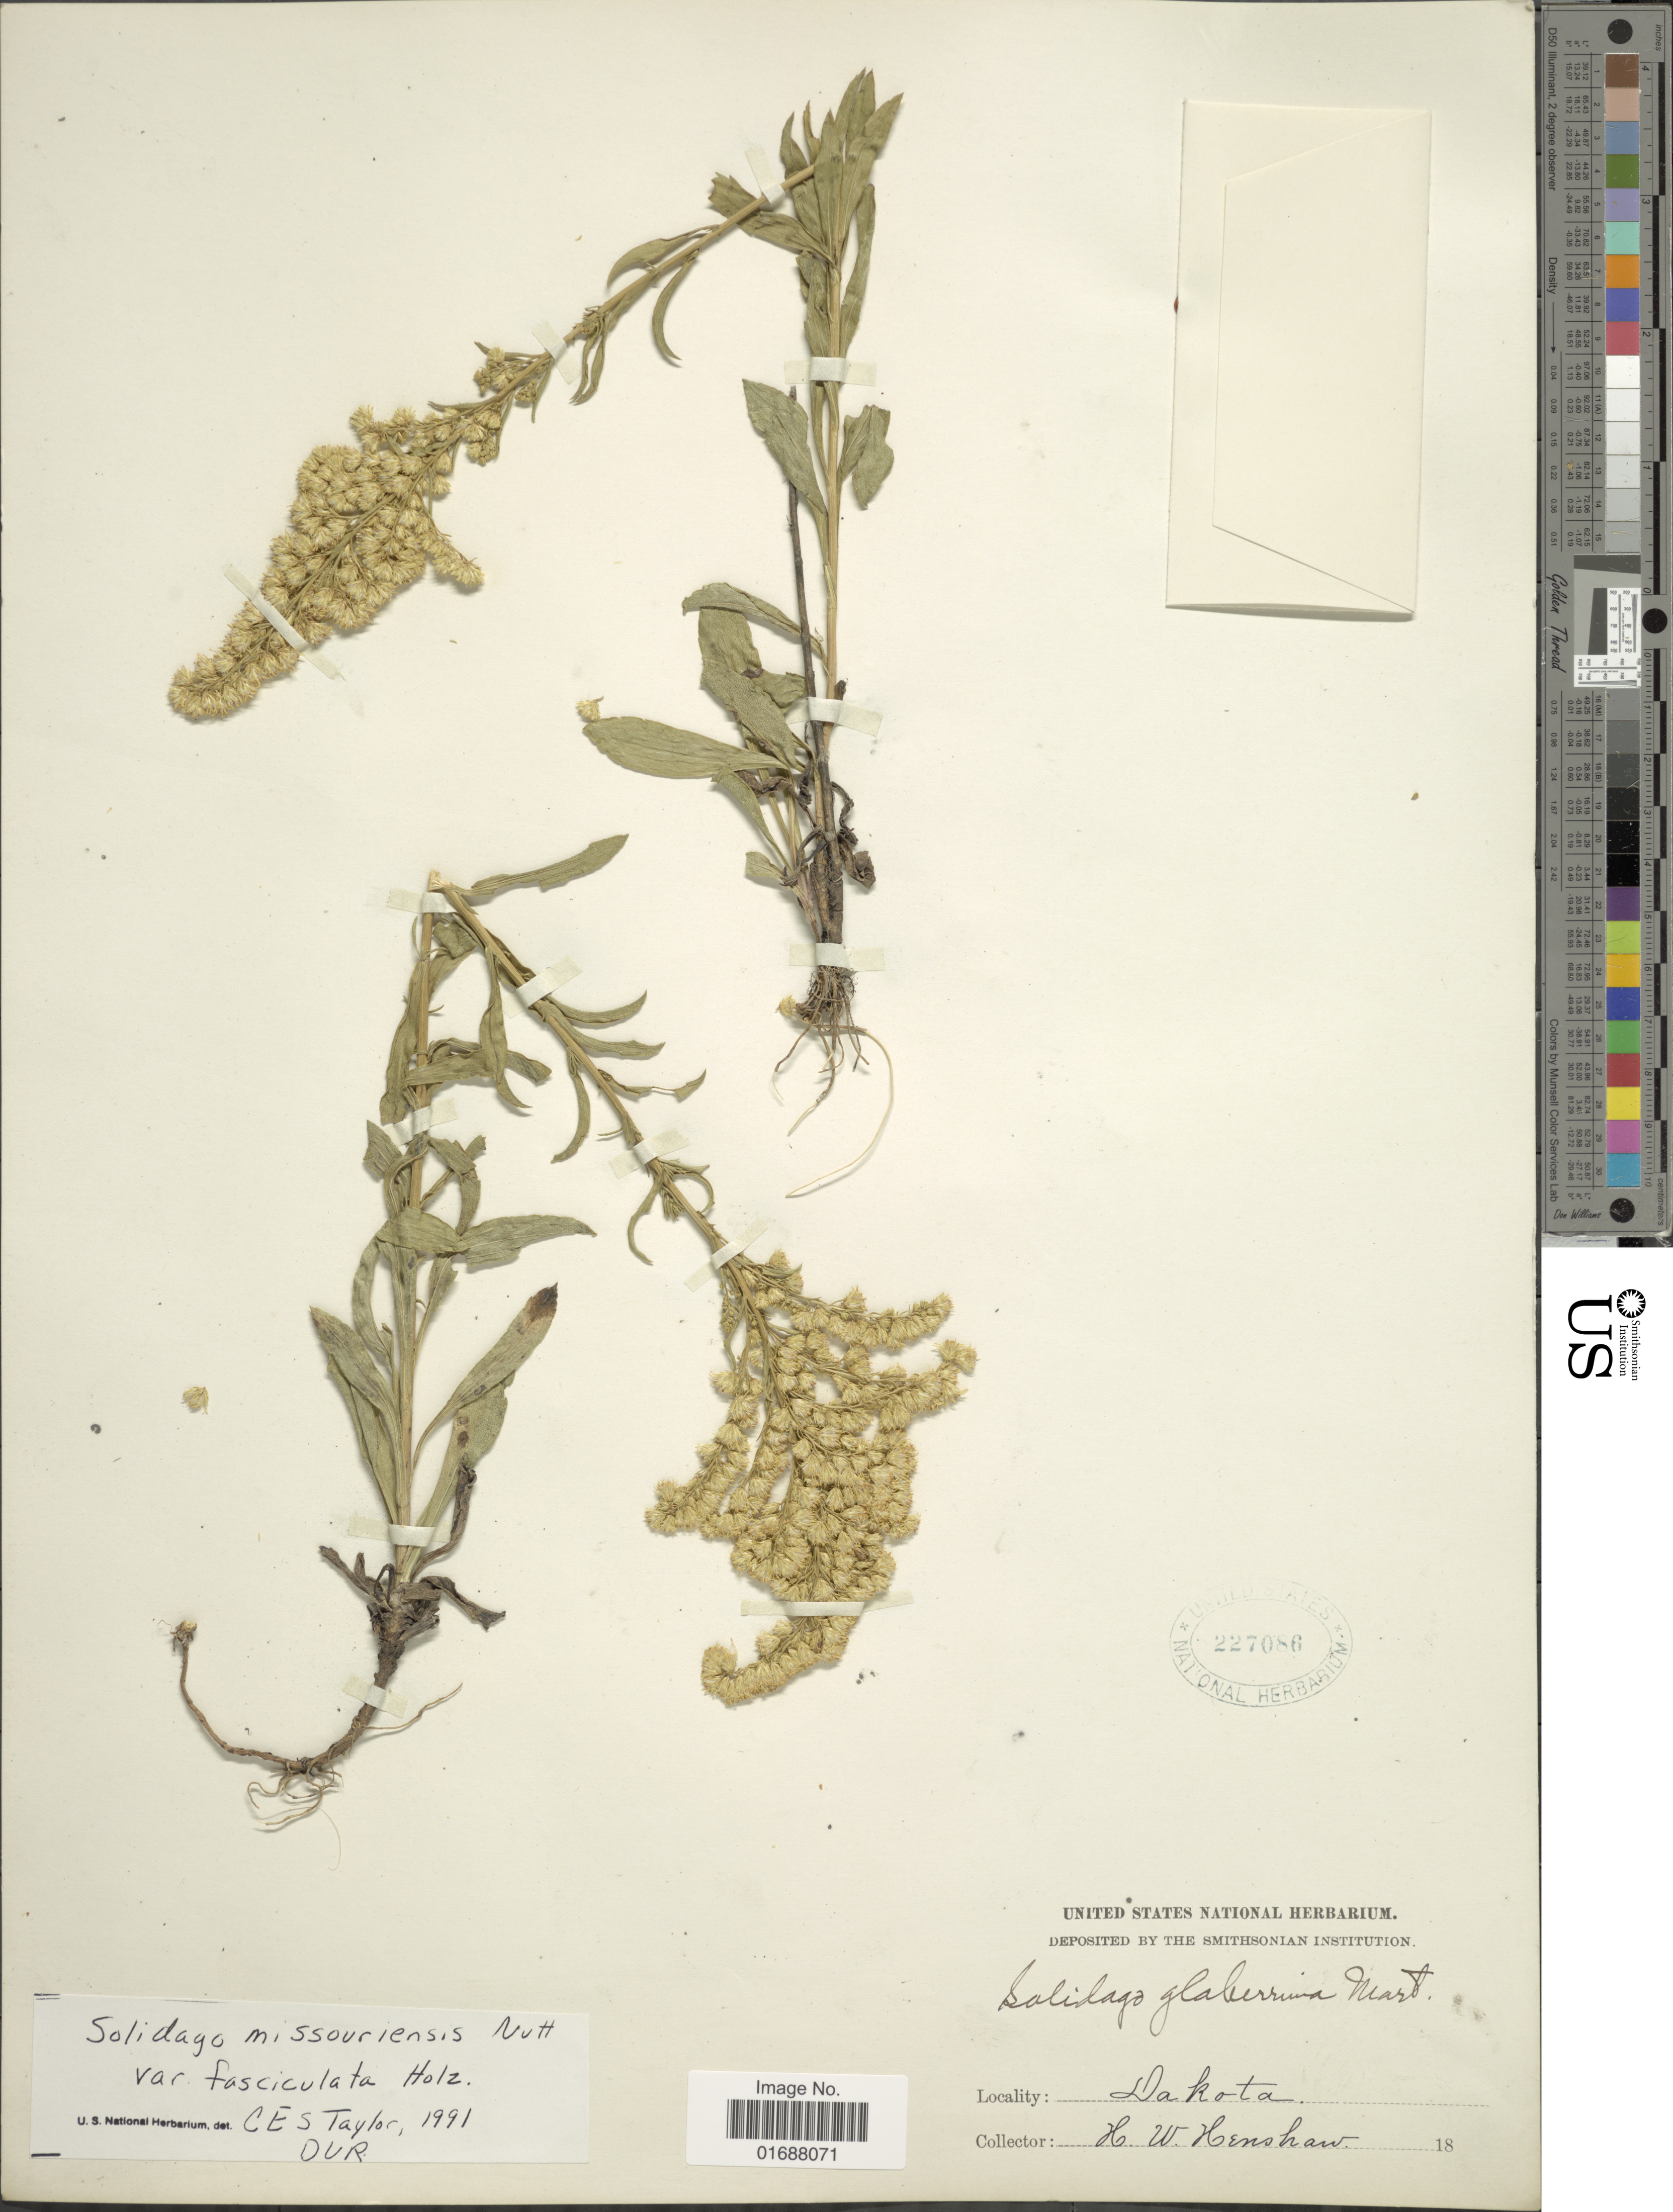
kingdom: Plantae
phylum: Tracheophyta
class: Magnoliopsida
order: Asterales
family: Asteraceae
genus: Solidago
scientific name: Solidago missouriensis var. fasciculata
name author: Holz.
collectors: H. Henshaw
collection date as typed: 18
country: United States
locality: Dakota.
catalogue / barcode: US 227086